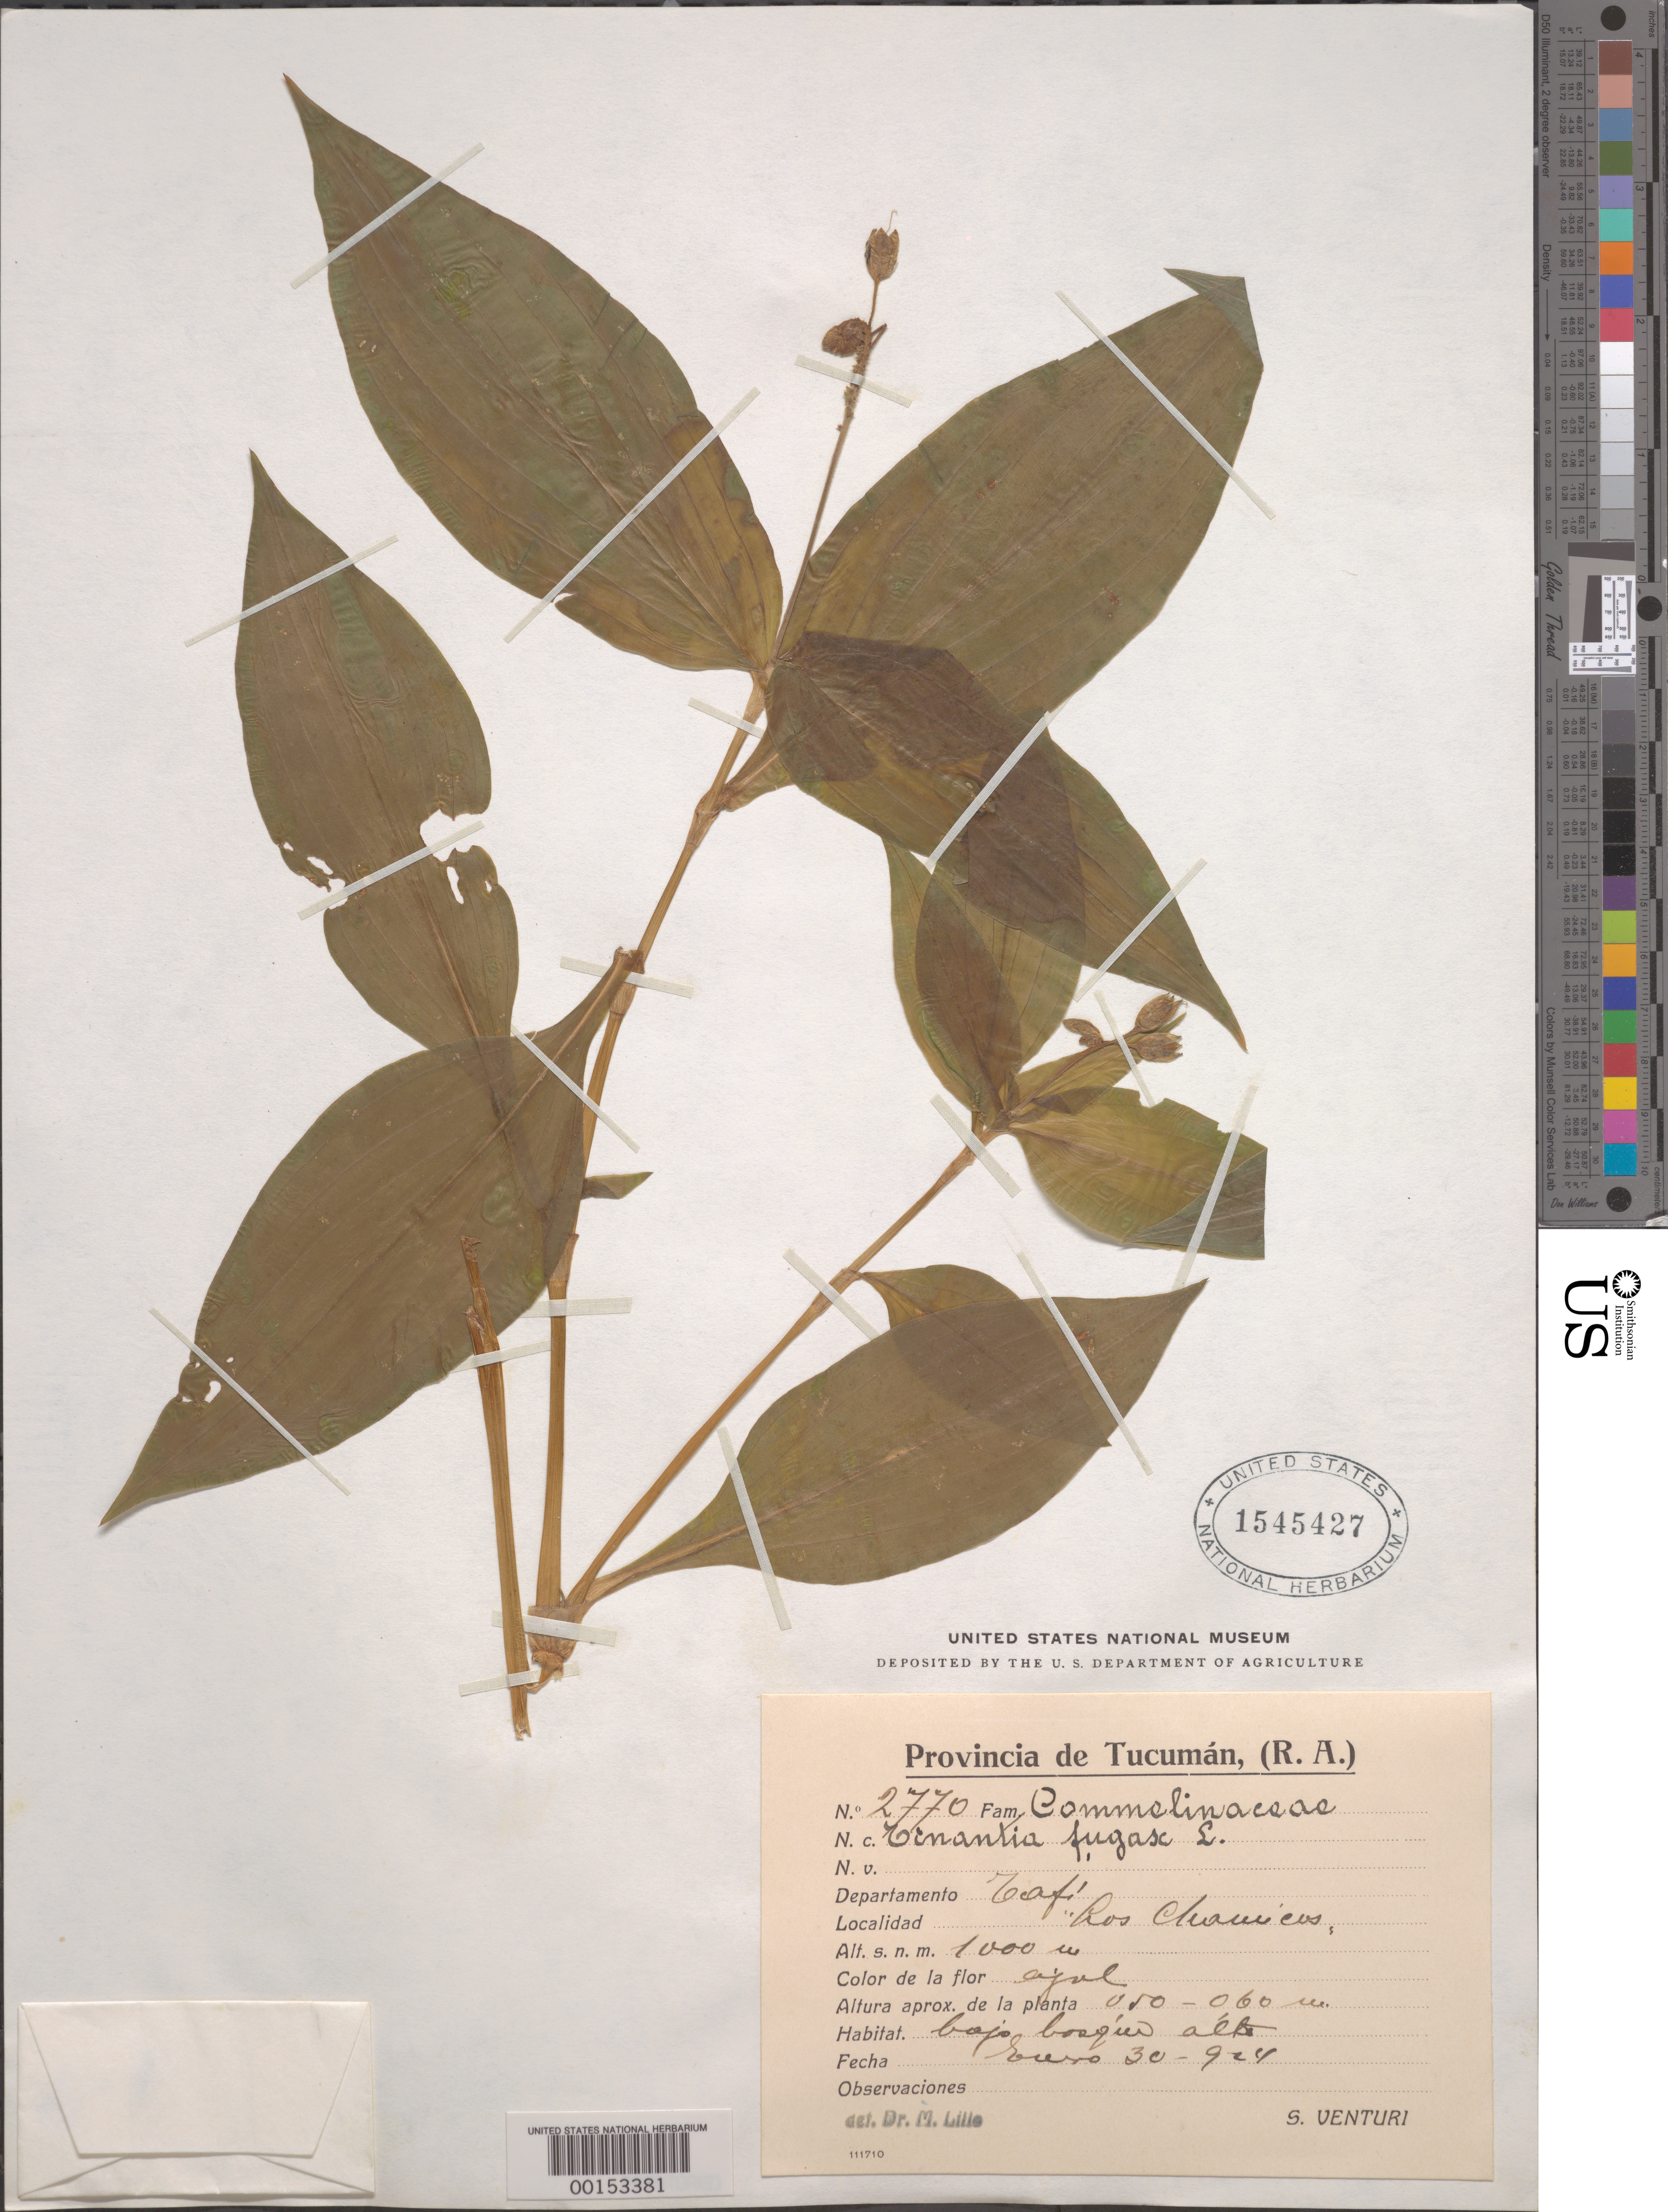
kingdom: Plantae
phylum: Tracheophyta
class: Liliopsida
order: Commelinales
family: Commelinaceae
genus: Tinantia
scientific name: Tinantia erecta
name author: (Jacq.) Fenzl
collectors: S. Venturi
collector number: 2770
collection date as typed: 30 Jun 1924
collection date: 1924-06-30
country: Argentina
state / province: Tucumán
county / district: Tafí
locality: Los Chauvieos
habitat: High forest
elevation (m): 1000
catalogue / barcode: US 1545427